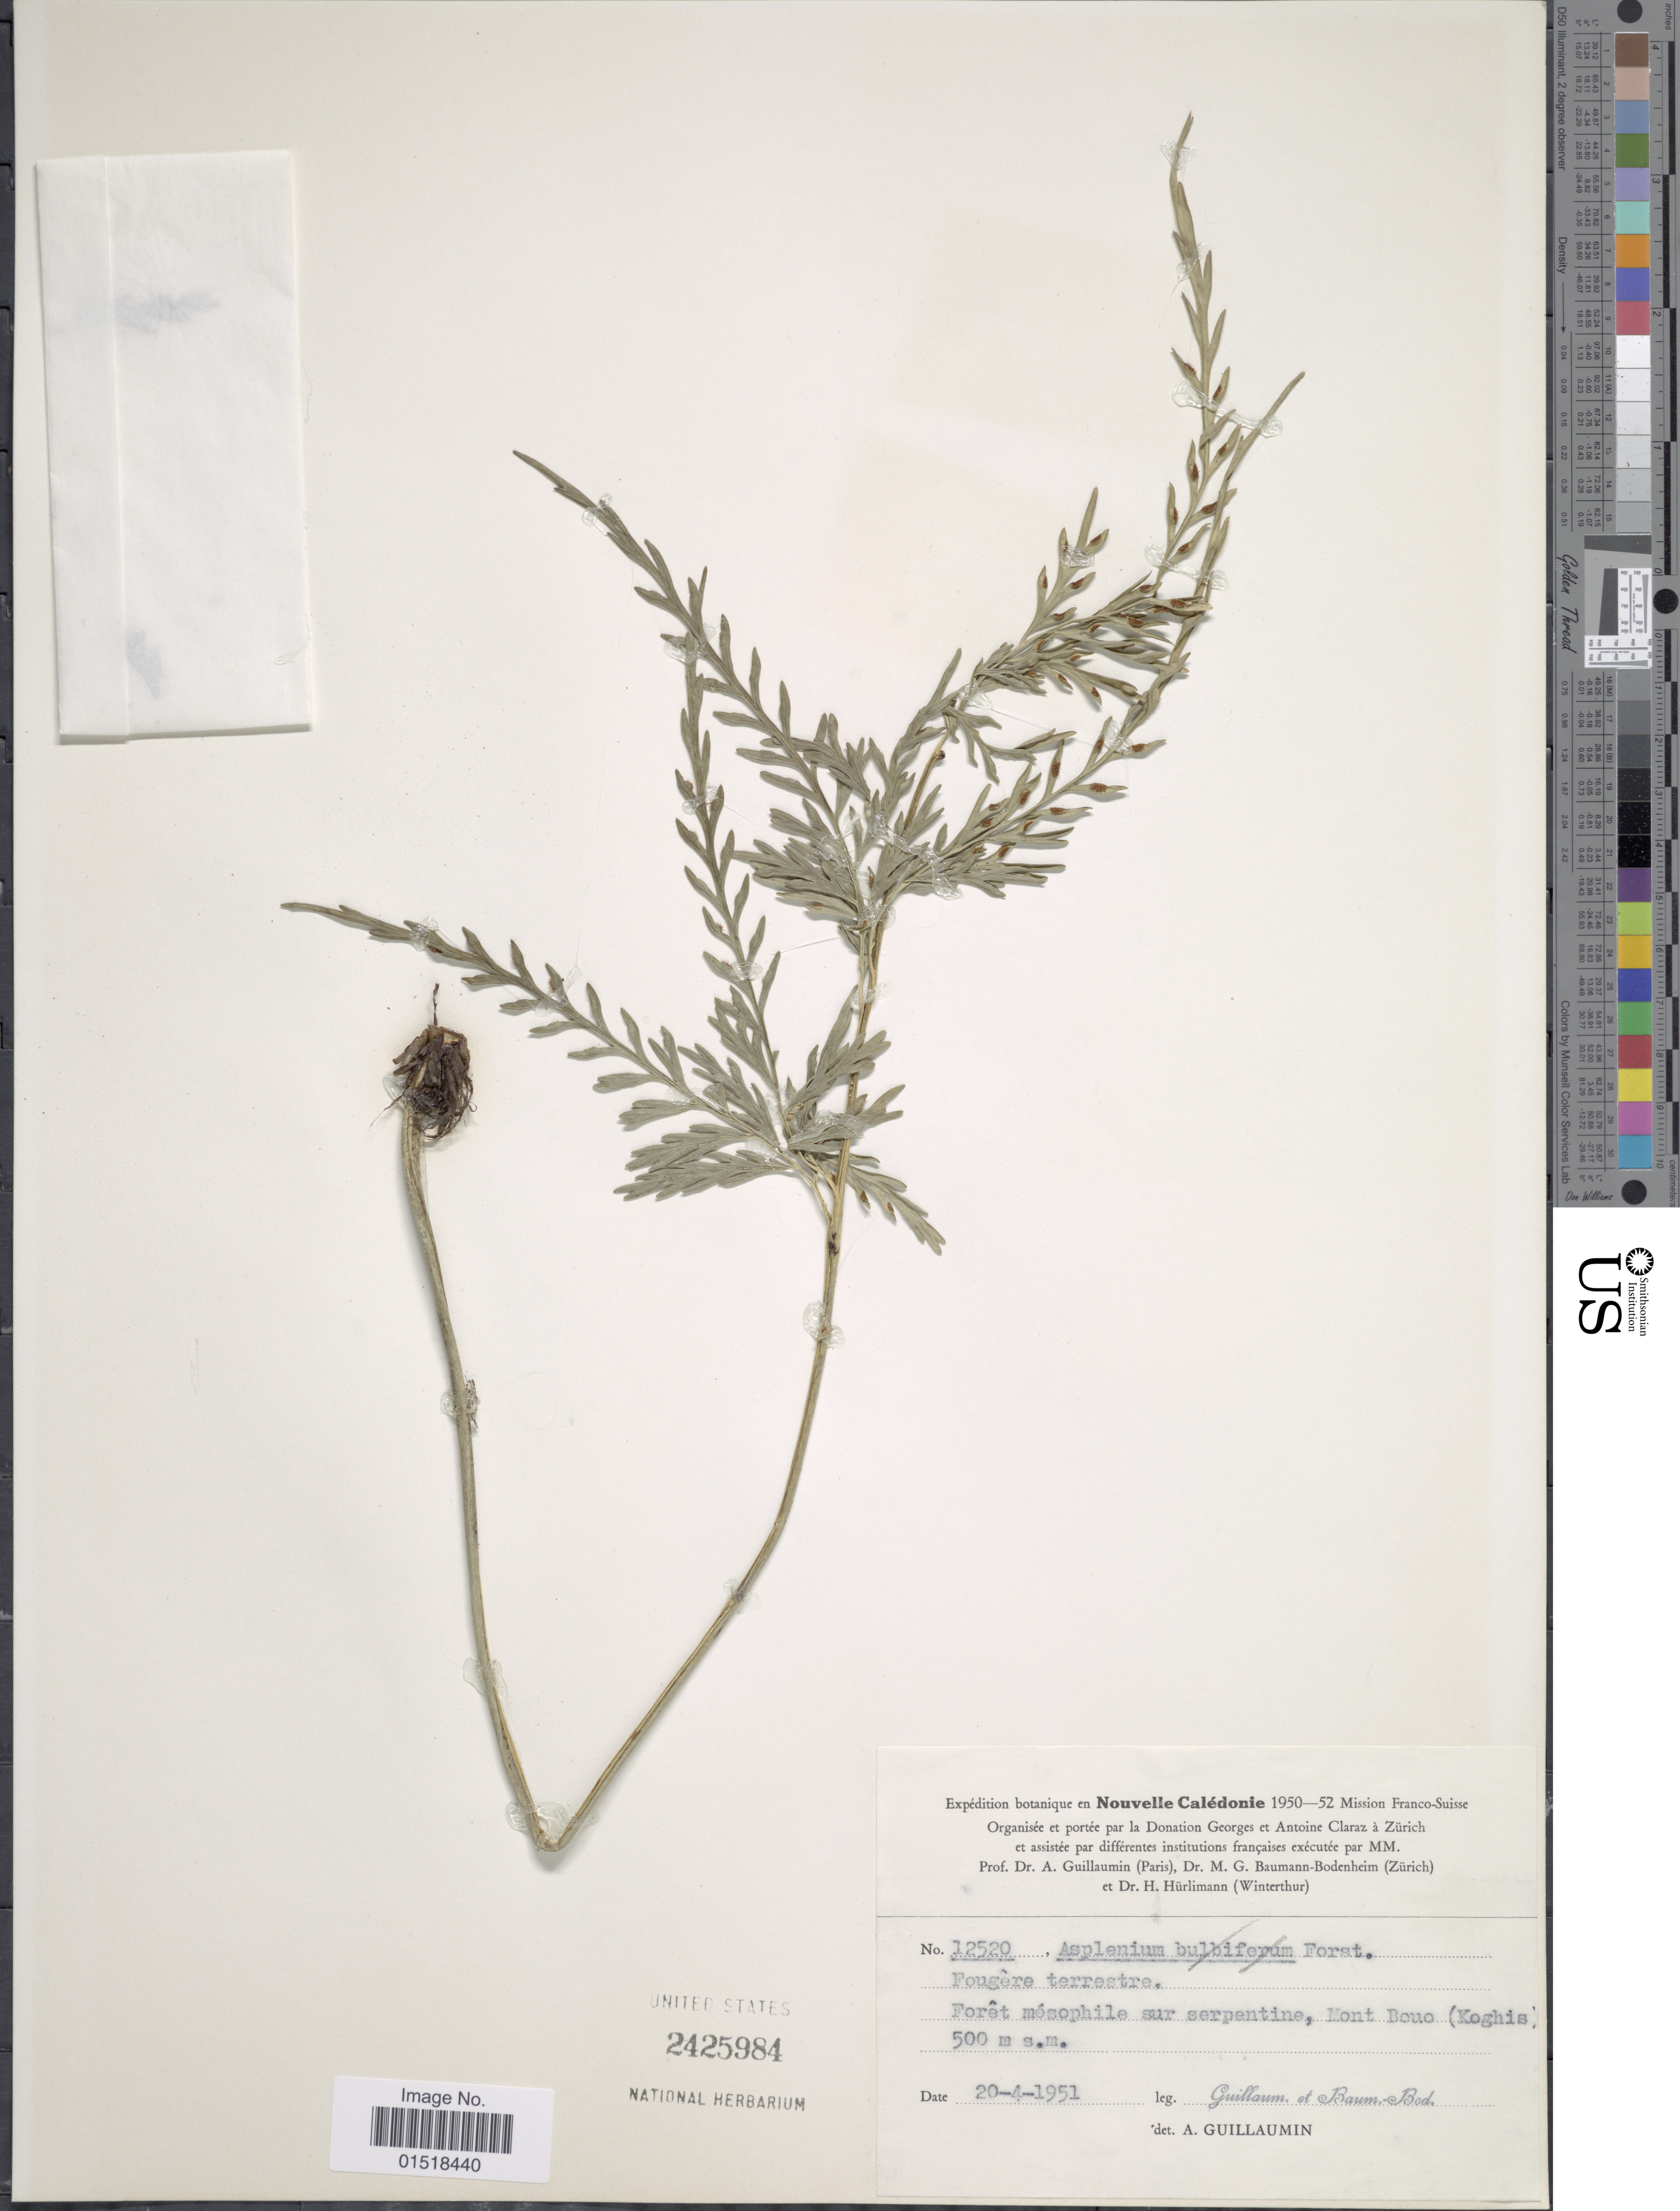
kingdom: Plantae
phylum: Tracheophyta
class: Polypodiopsida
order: Polypodiales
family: Aspleniaceae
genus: Asplenium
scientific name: Asplenium sp.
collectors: A. Guillaumin & M. G. Baumann-Bodenheim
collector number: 12520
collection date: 1951-04-20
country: New Caledonia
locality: Forêt mésophile sur serpentine, Mont Bouo (Koghis).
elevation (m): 500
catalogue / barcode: US 2425984